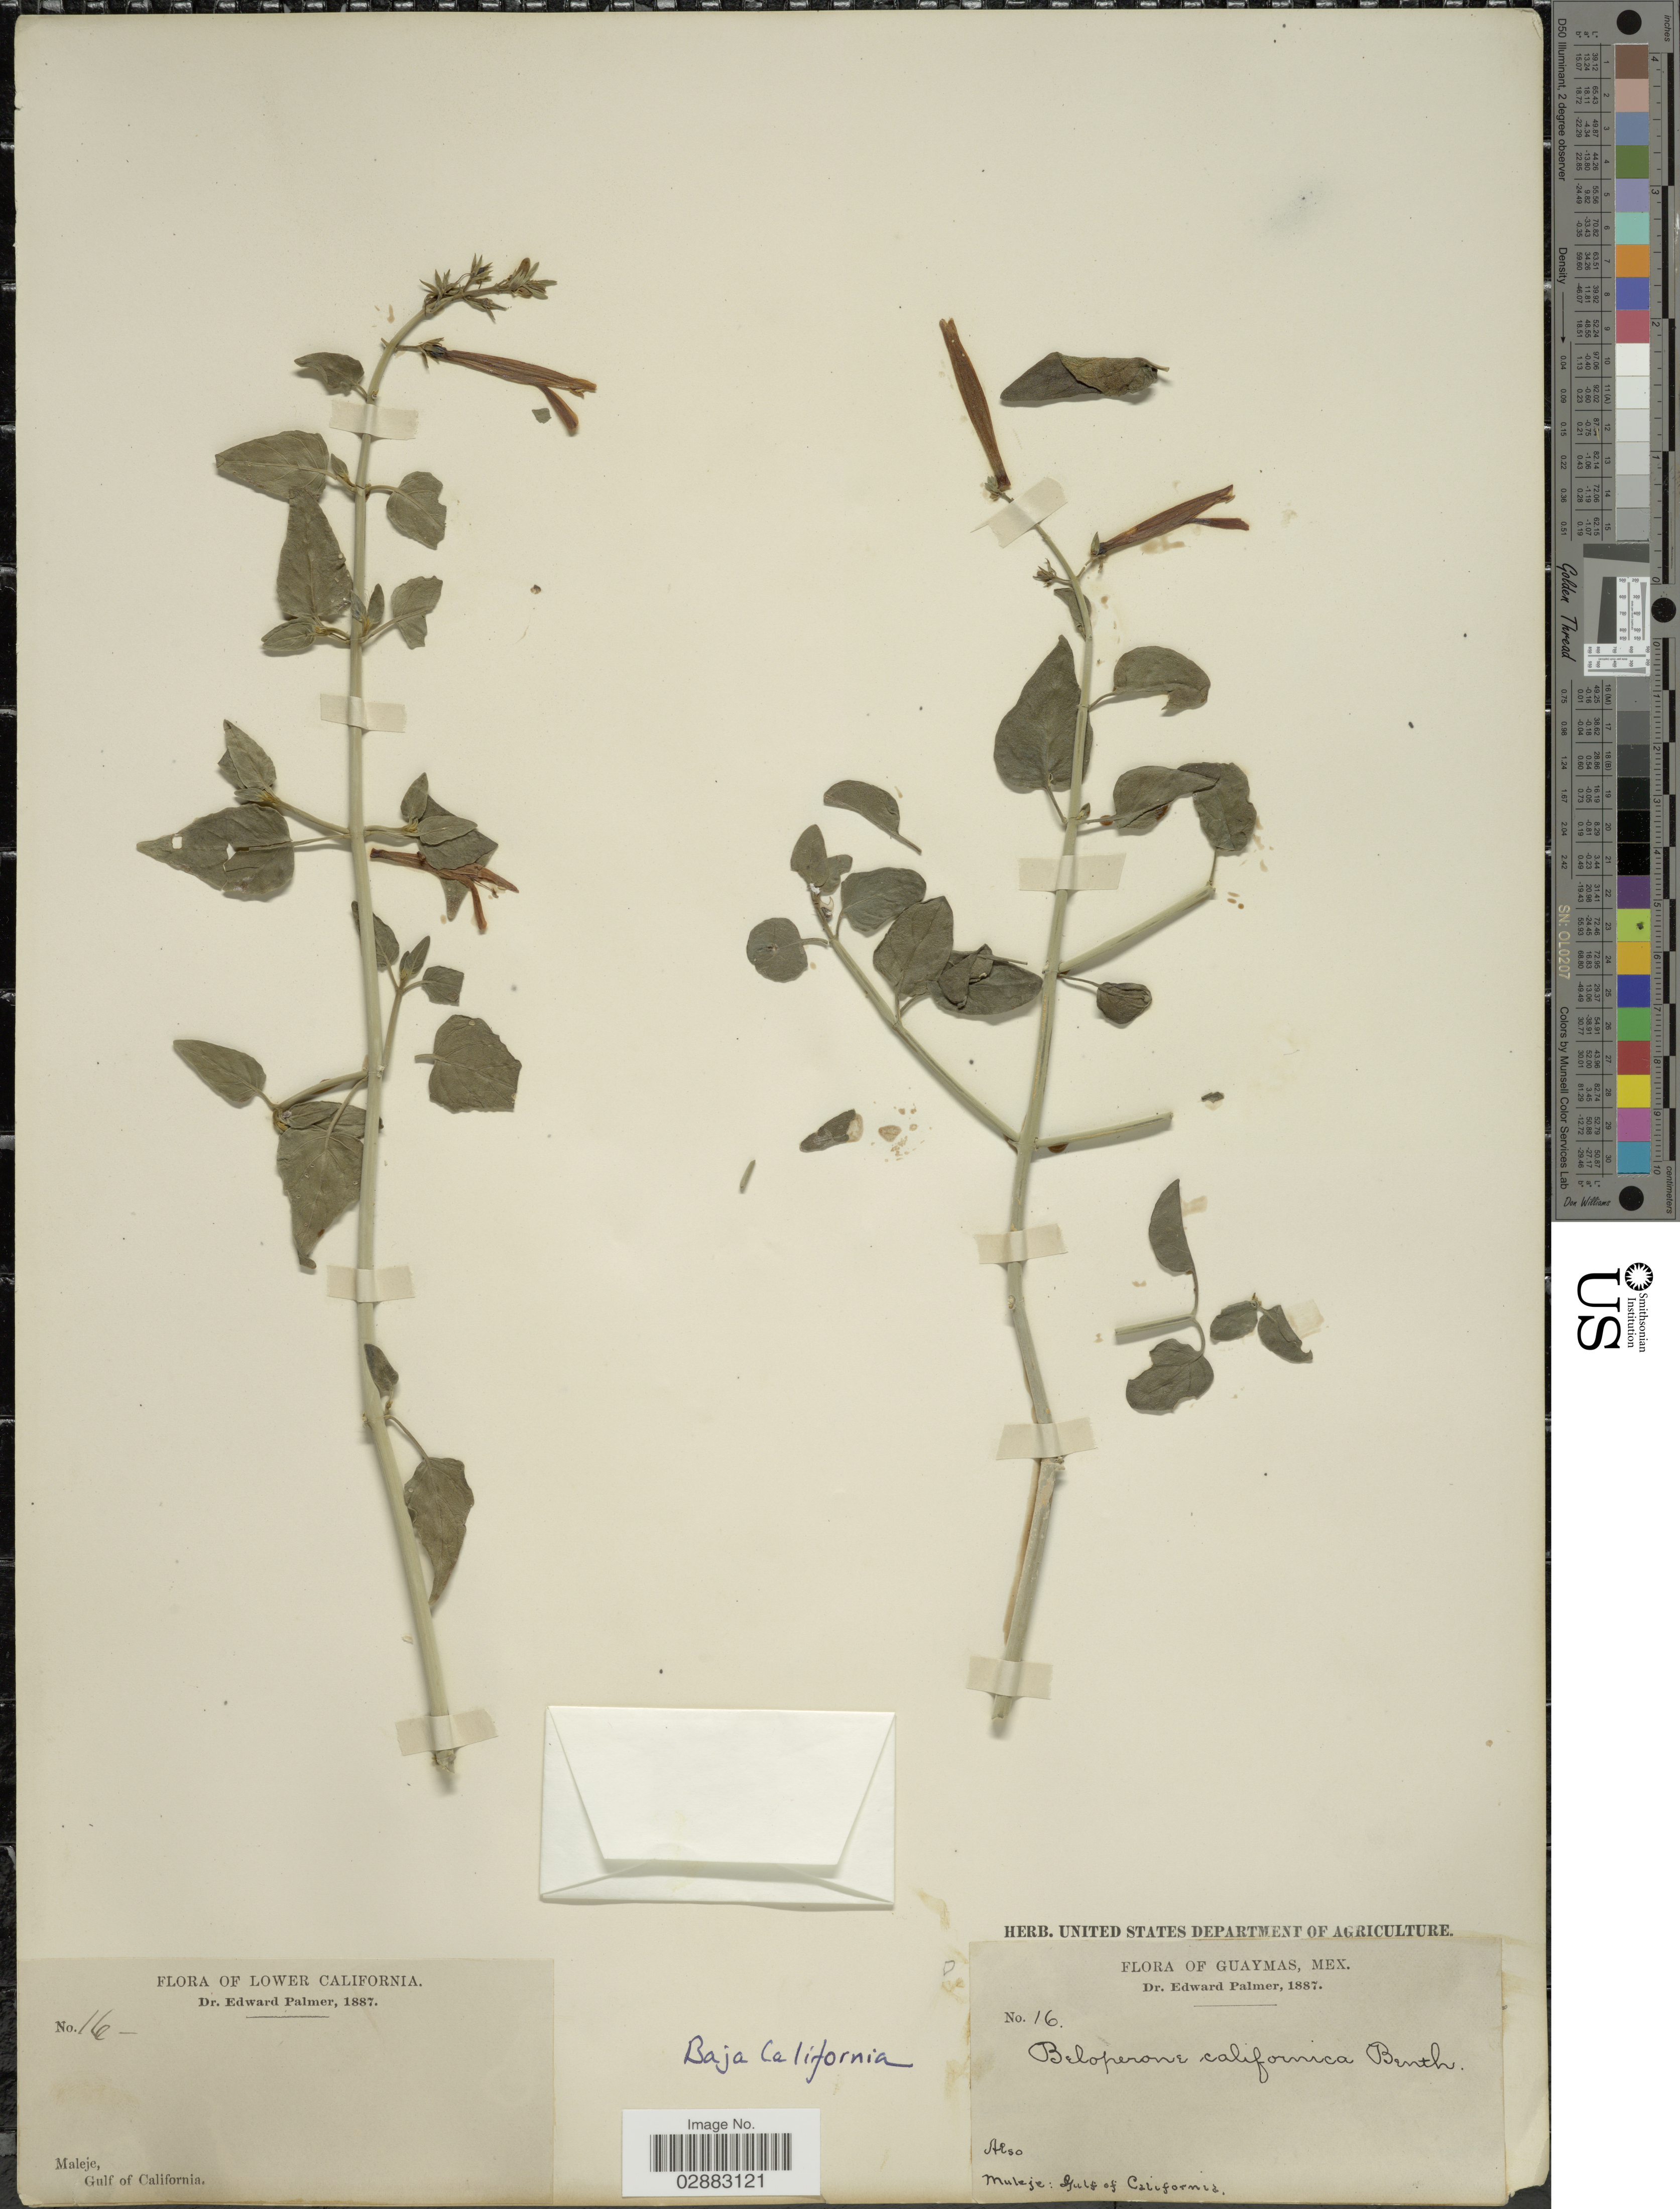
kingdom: Plantae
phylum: Tracheophyta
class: Magnoliopsida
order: Lamiales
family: Acanthaceae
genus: Beloperone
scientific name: Beloperone californica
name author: Benth.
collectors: E. Palmer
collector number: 16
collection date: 1887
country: Mexico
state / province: Baja California Sur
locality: Guaymas. Muleje: Gulf of California.